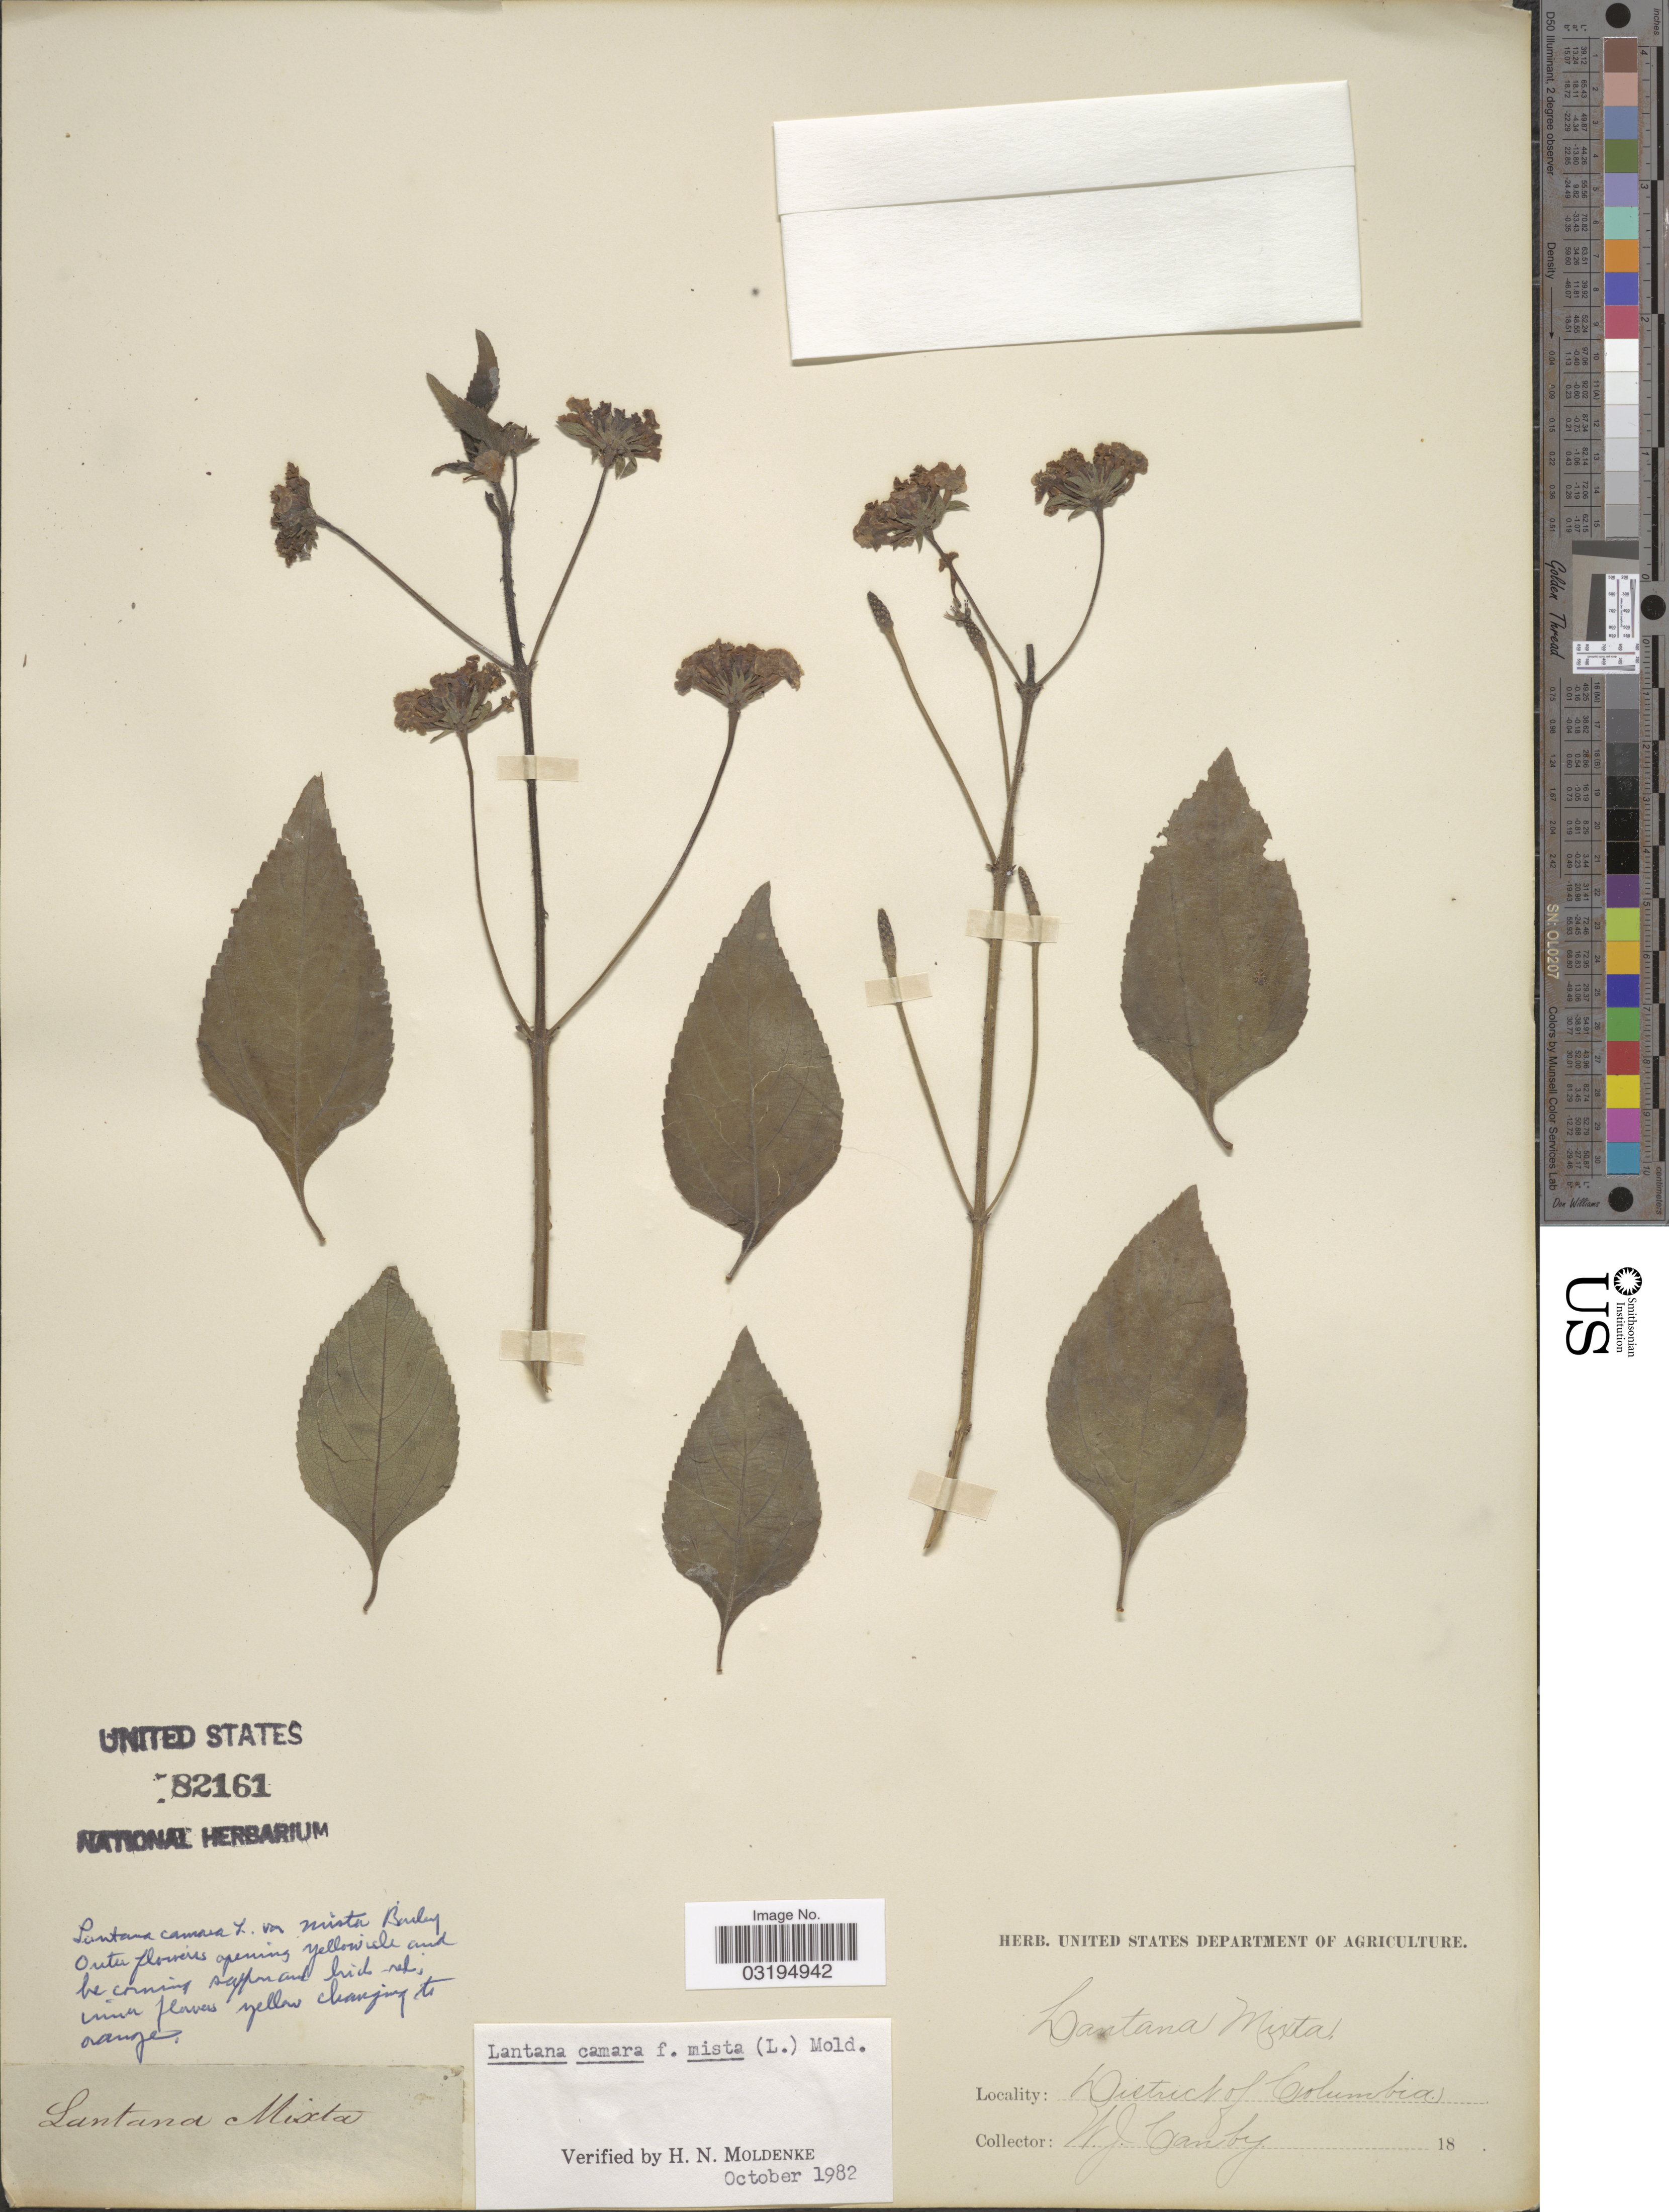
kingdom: Plantae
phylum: Tracheophyta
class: Magnoliopsida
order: Lamiales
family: Verbenaceae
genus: Lantana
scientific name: Lantana camara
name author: L.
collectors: W. Canby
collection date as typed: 18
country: United States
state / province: District of Columbia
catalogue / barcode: US 82161